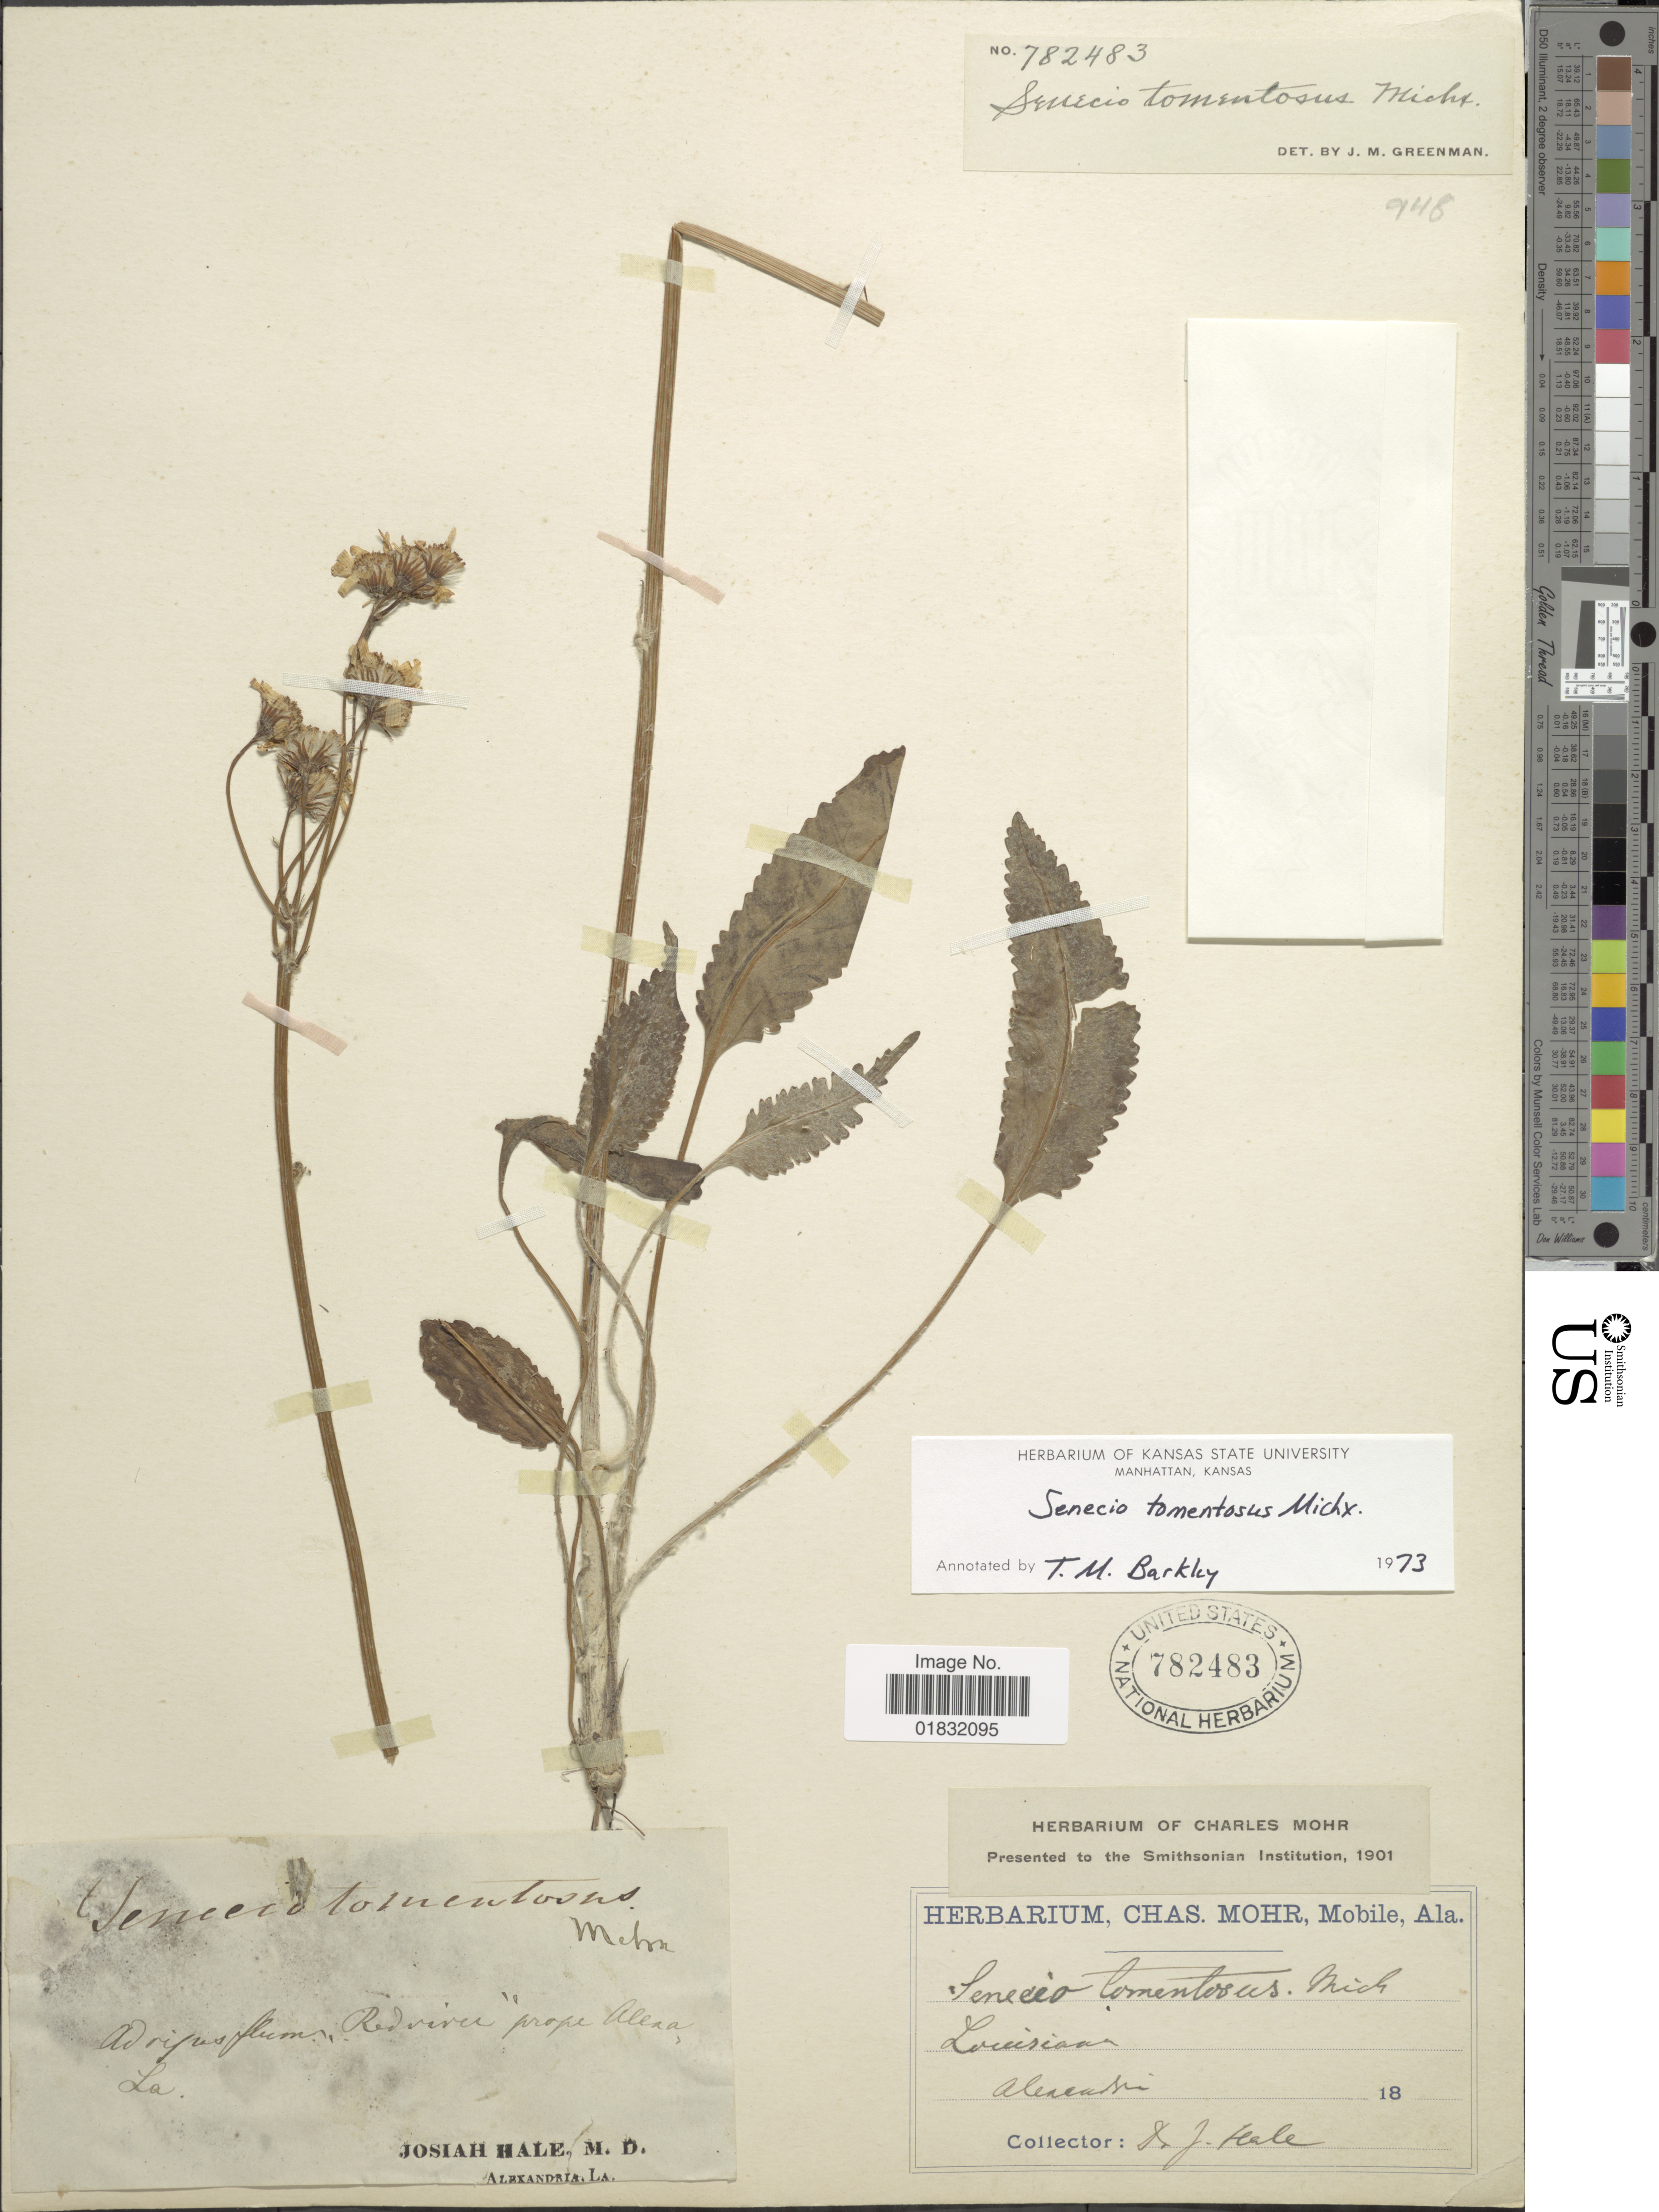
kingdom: Plantae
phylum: Tracheophyta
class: Magnoliopsida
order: Asterales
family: Asteraceae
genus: Packera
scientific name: Packera dubia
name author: (Spreng.) Trock & Mabb.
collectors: J. Hale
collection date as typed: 18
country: United States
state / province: Louisiana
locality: Ad ripas flumen ,,Red river' prope Alexa La.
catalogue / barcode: US 782483